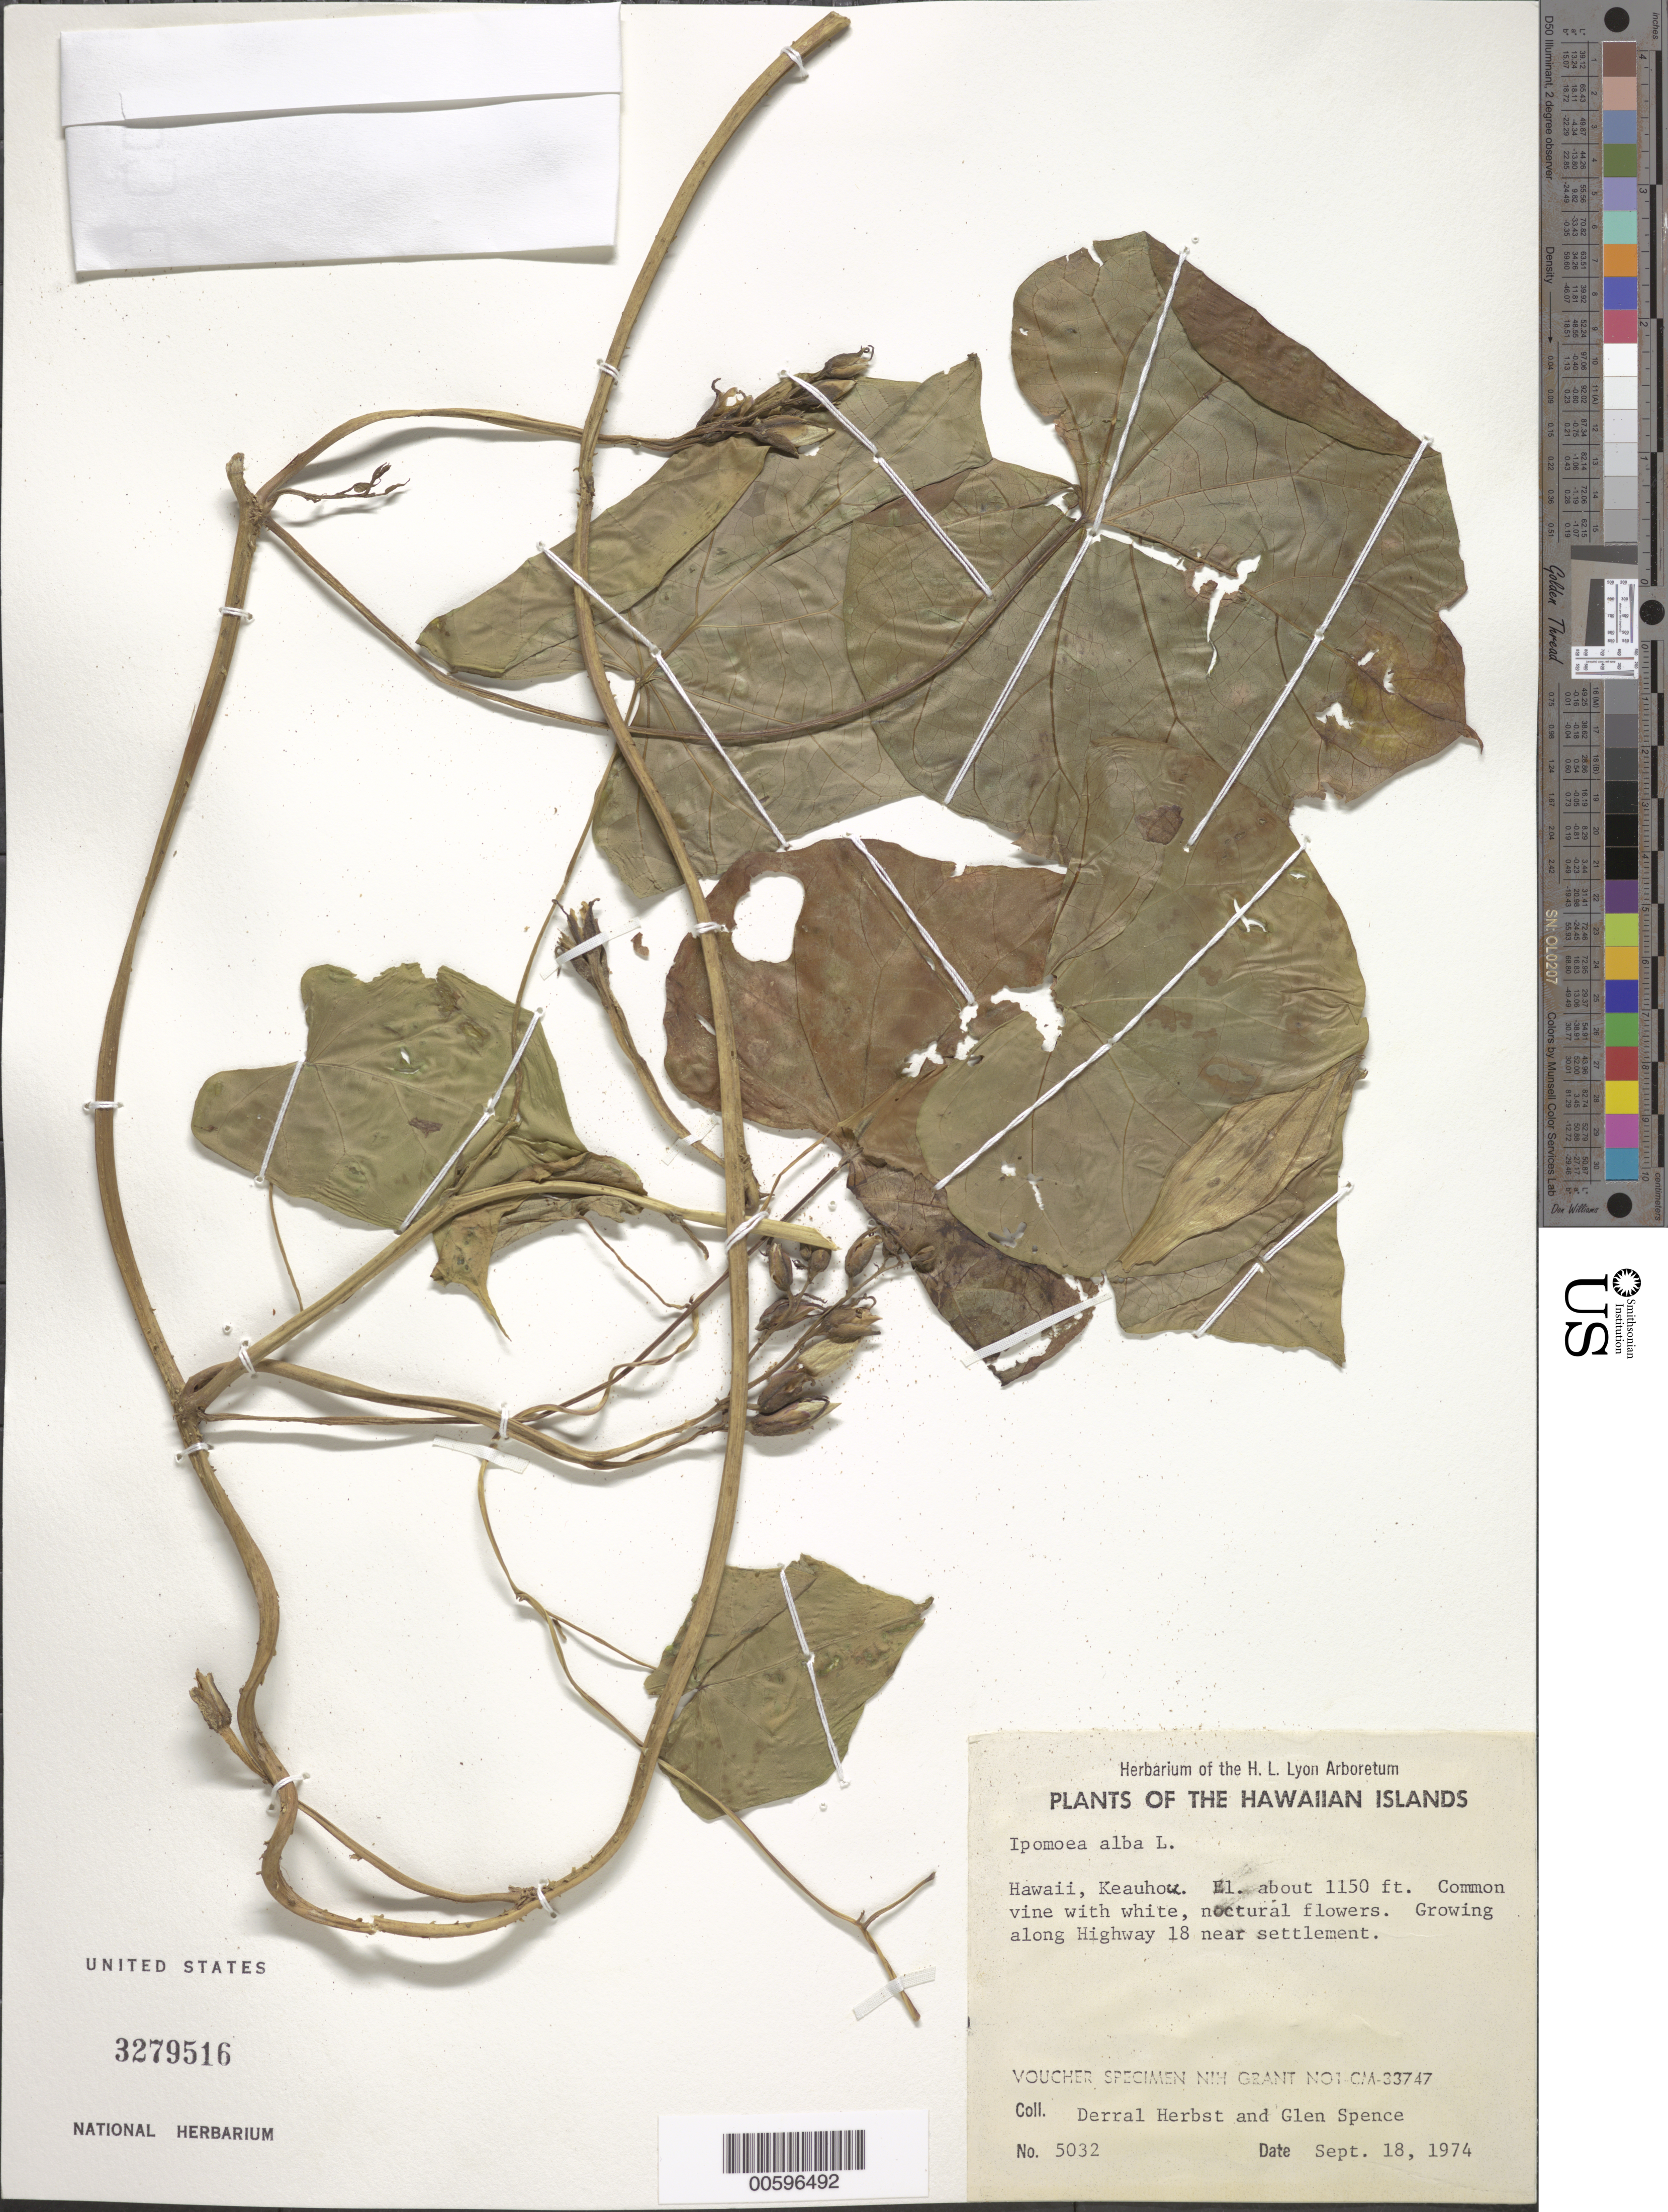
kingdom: Plantae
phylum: Tracheophyta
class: Magnoliopsida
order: Solanales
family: Convolvulaceae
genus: Ipomoea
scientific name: Ipomoea alba L.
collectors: D. R. Herbst & G. Spence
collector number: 5032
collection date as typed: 18 Sep 1974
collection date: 1974-09-18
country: United States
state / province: Hawaii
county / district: Hawaii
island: Hawaii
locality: Keauhou, along Hwy 18 near settlement.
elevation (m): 351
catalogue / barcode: US 3279516